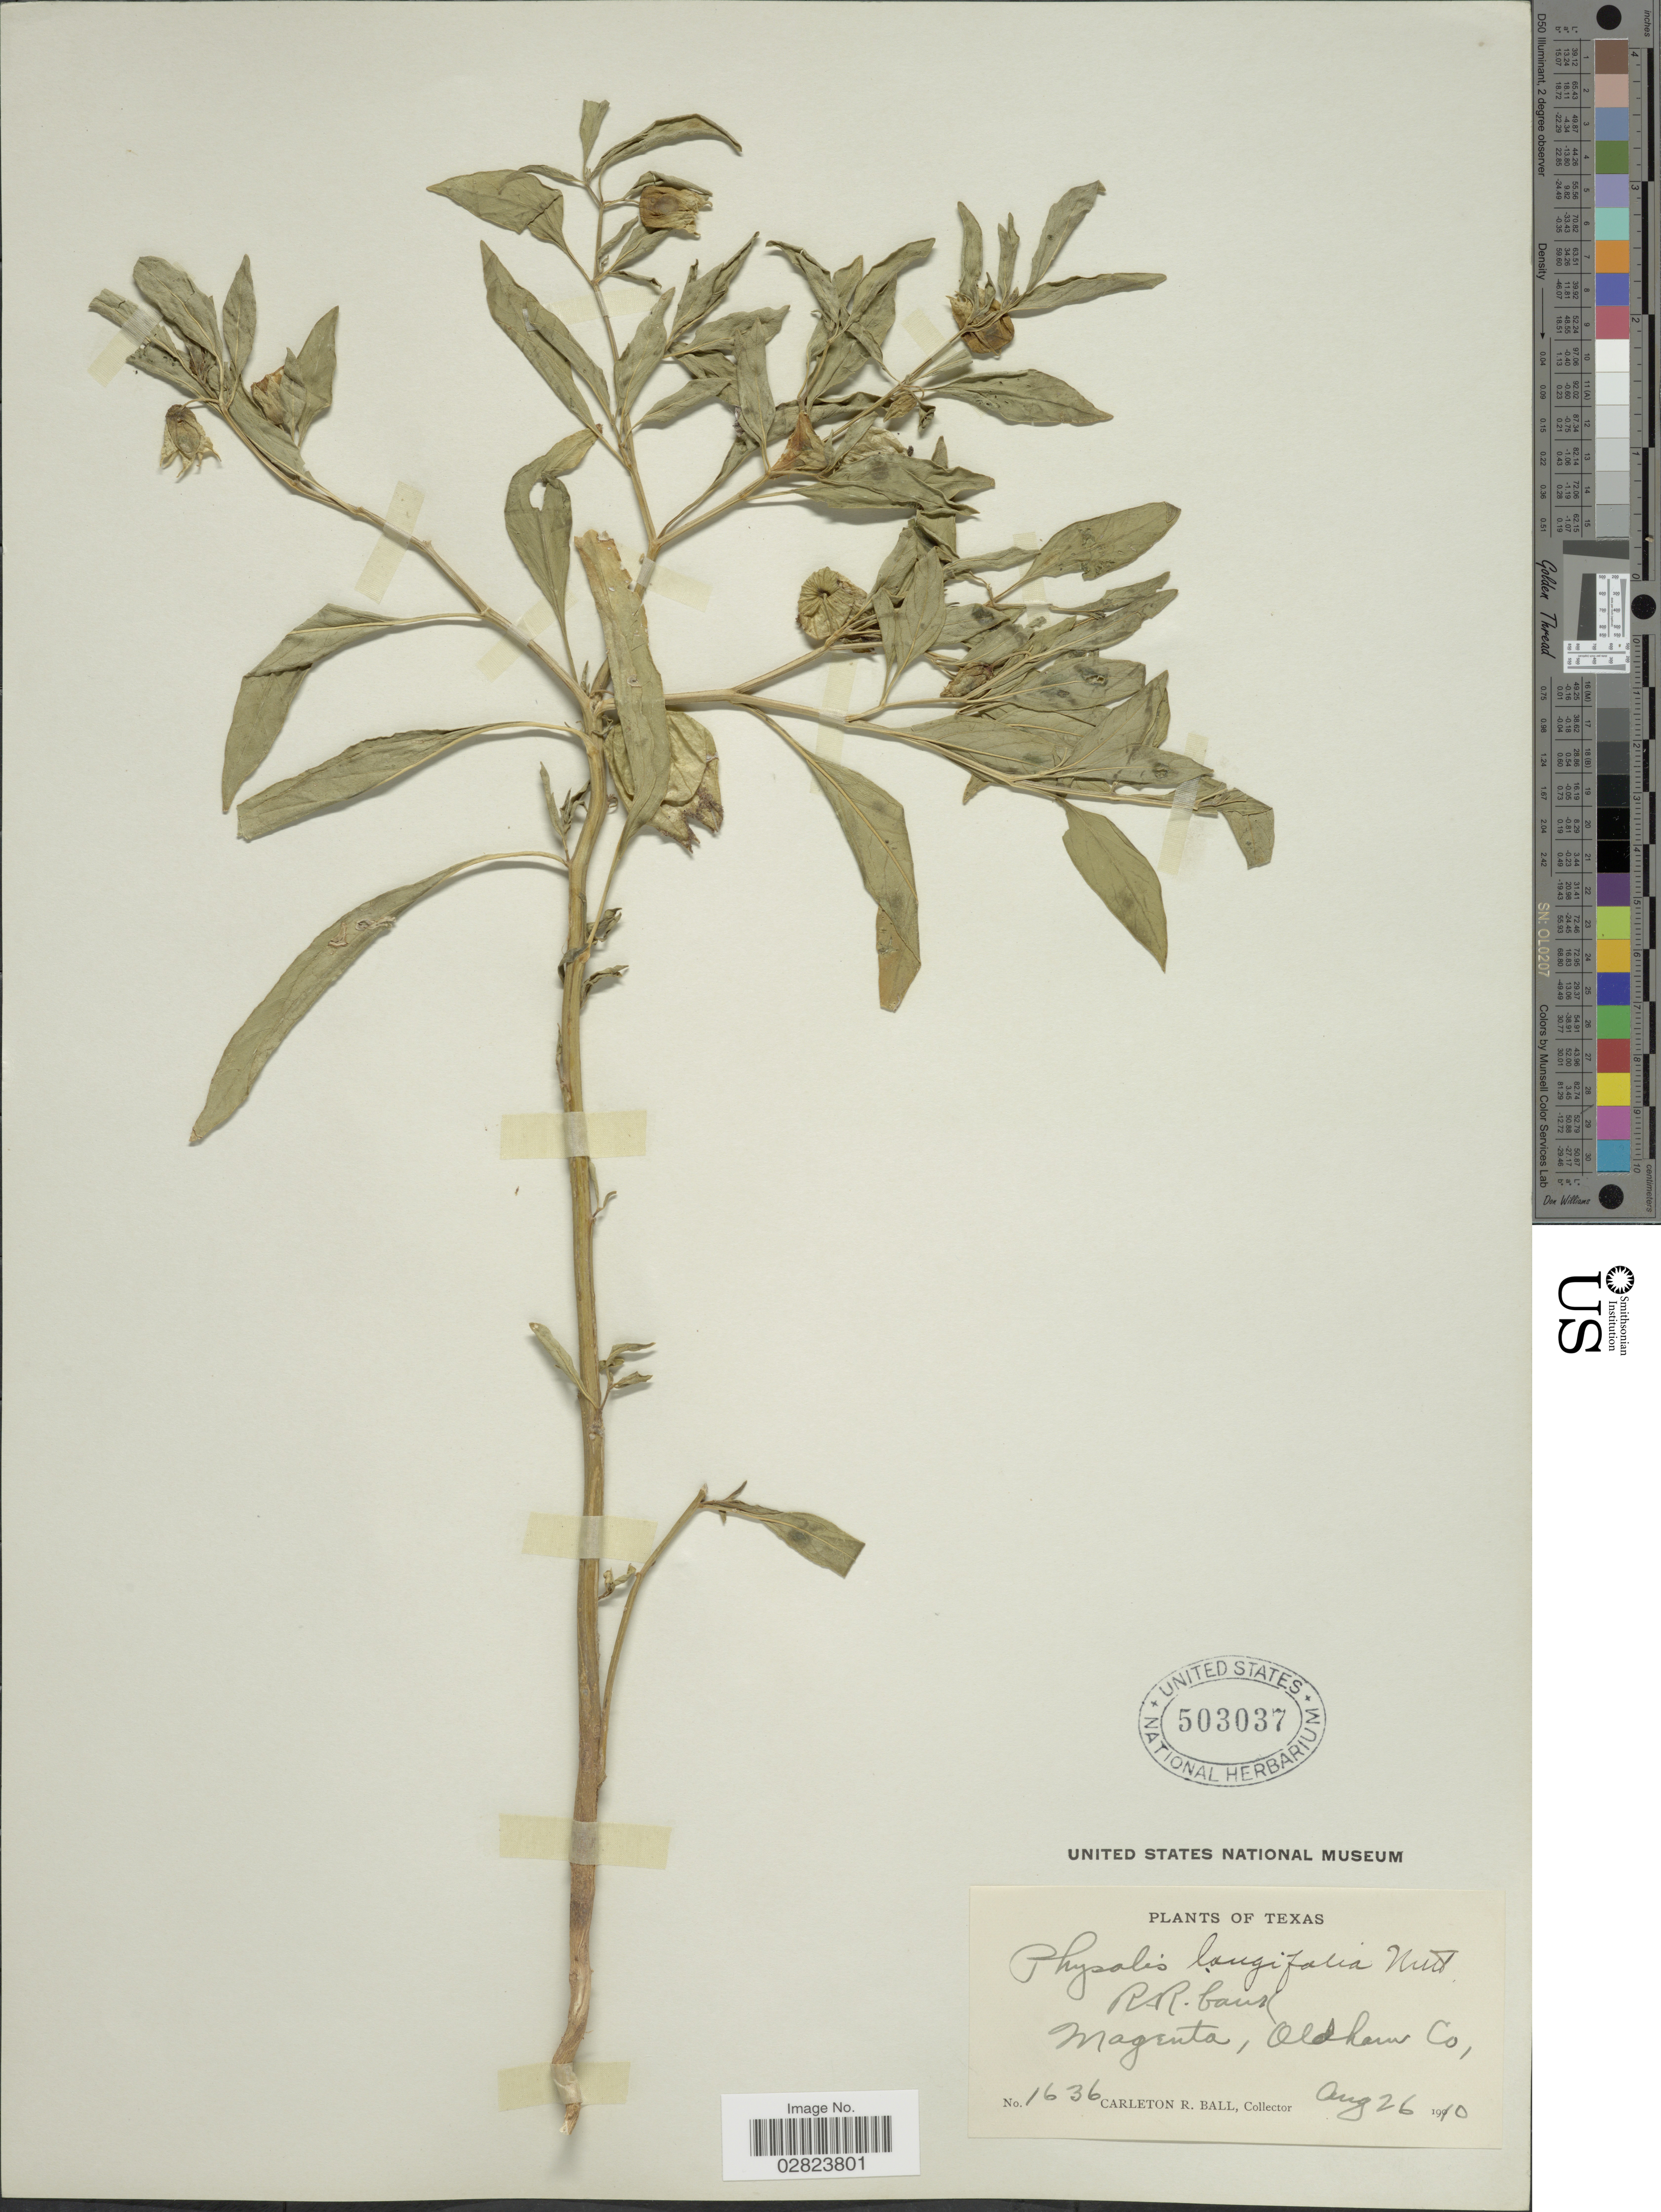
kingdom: Plantae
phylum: Tracheophyta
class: Magnoliopsida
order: Solanales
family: Solanaceae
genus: Physalis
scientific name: Physalis longifolia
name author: Nutt.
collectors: C. R. Ball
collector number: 1636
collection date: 1910-08-26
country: United States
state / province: Texas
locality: Magenta, Oldham Co.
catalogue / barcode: US 503037